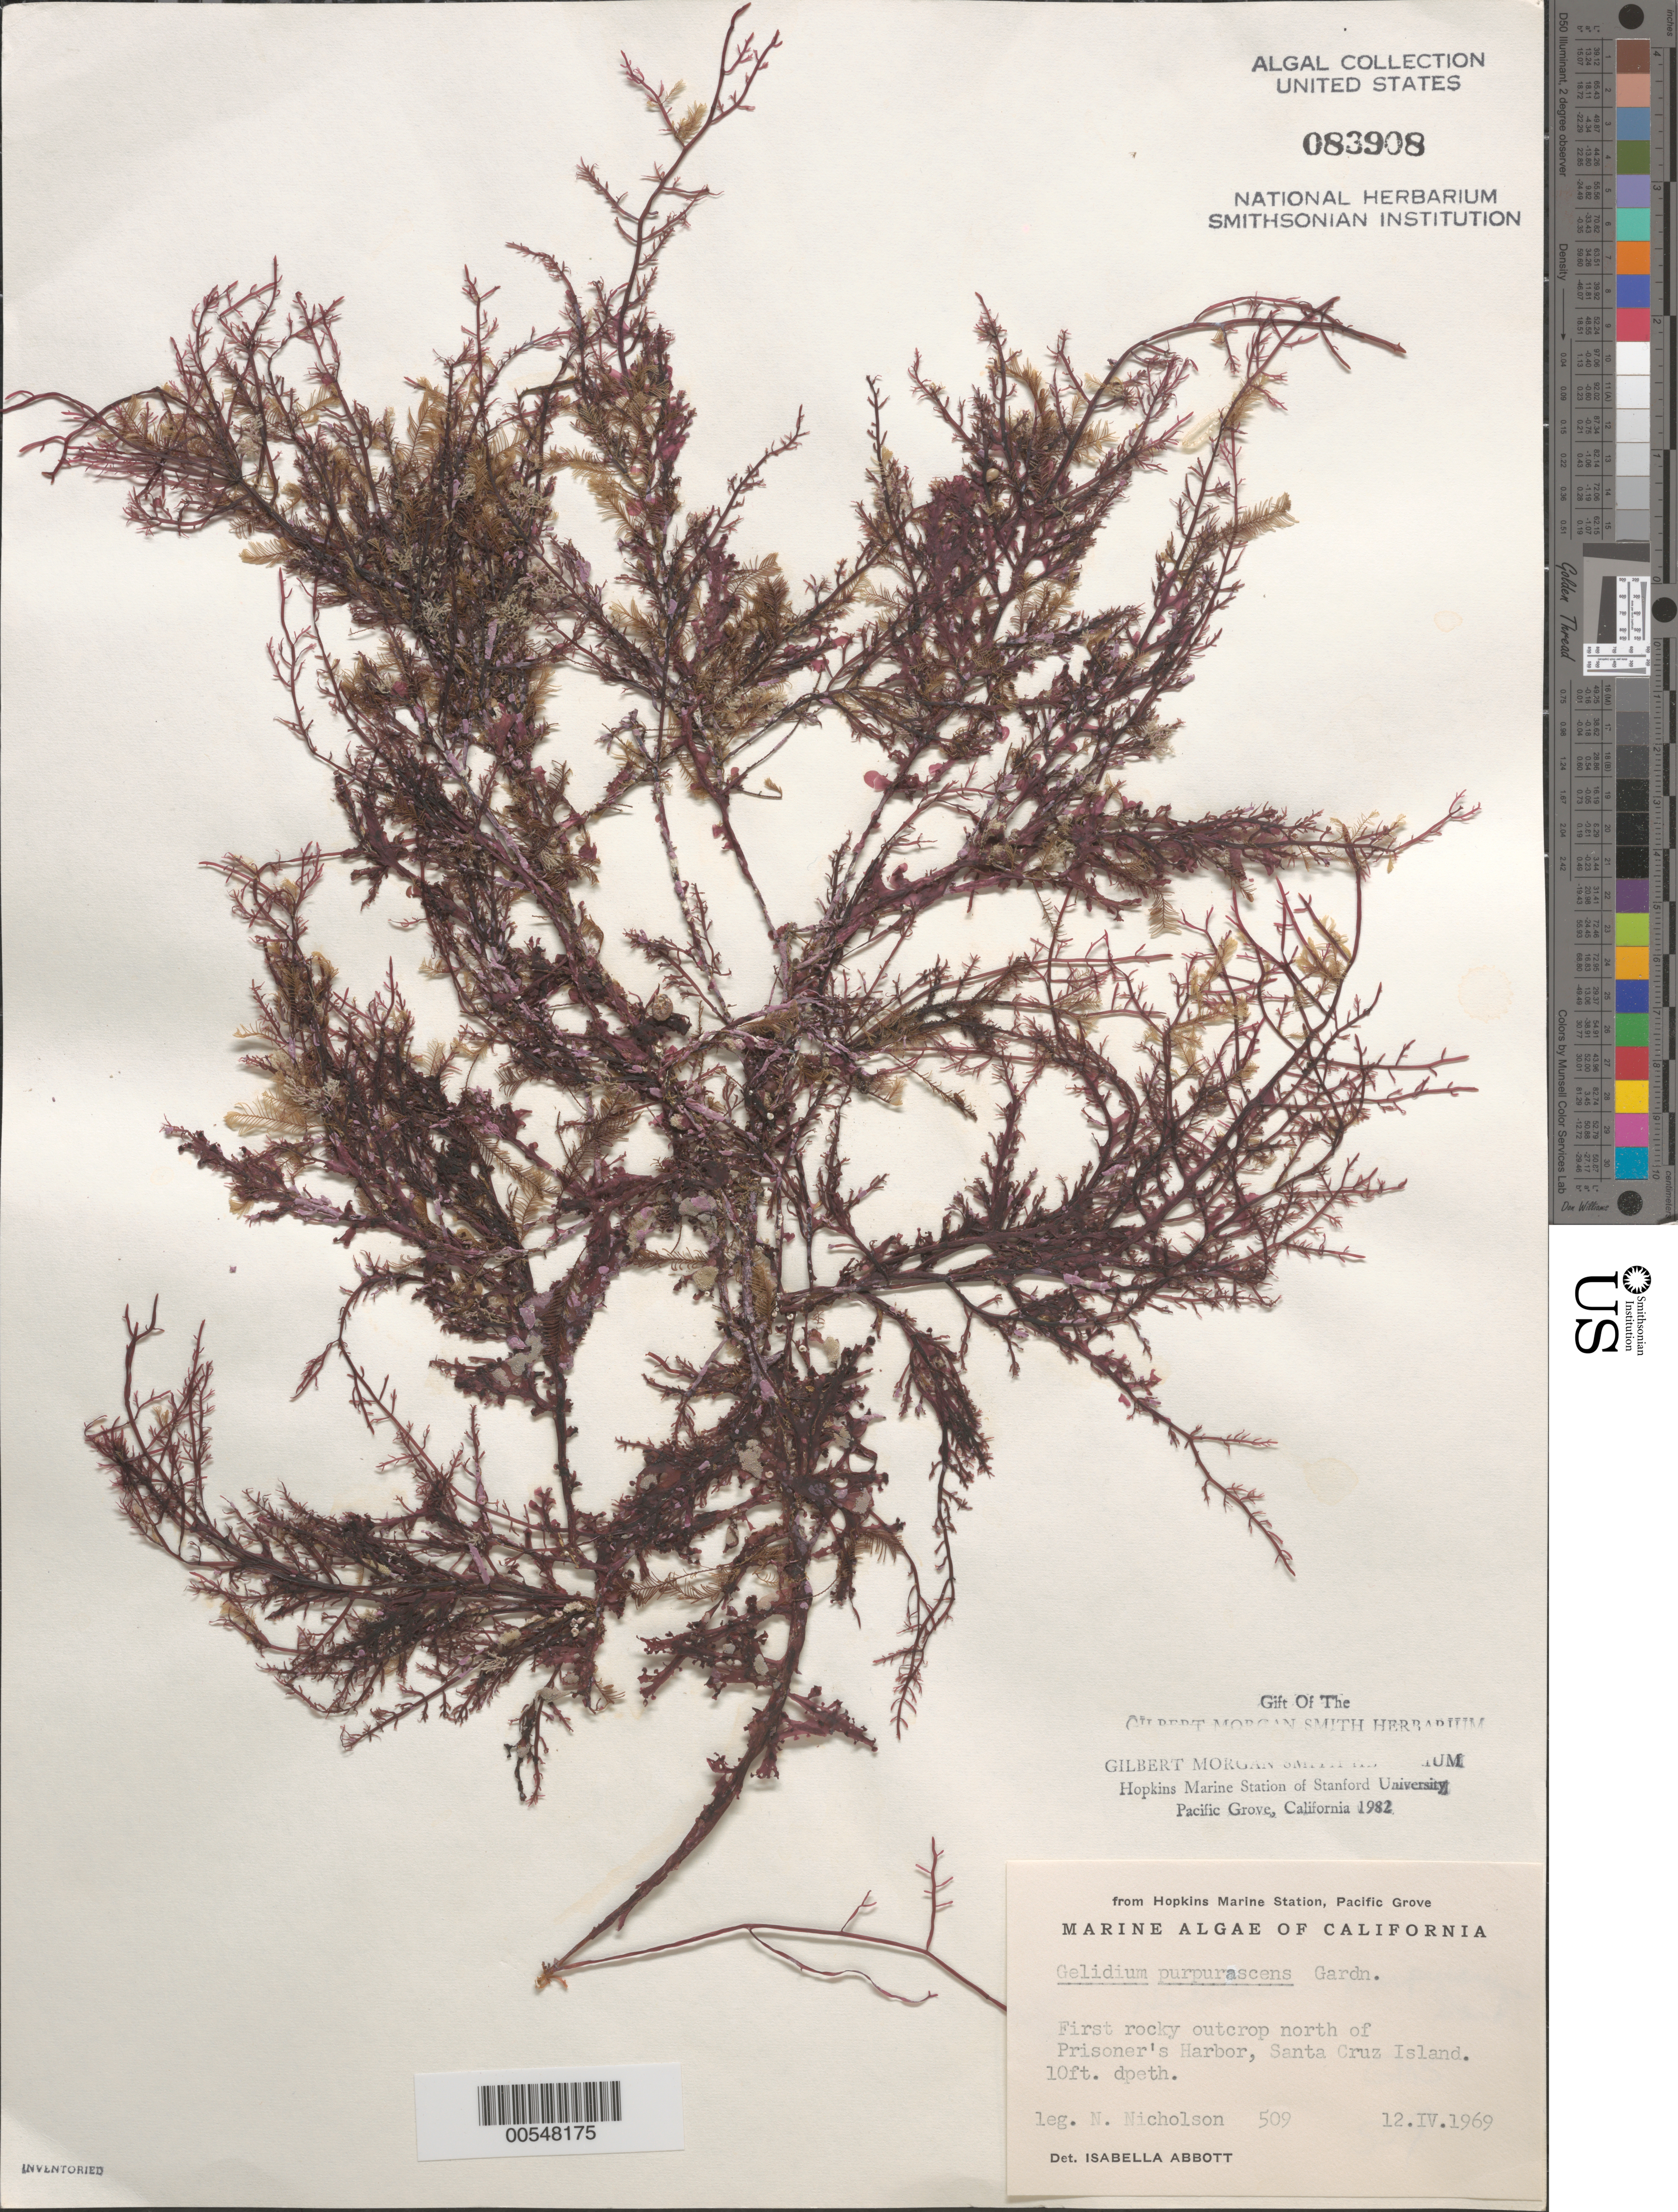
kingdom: Plantae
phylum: Rhodophyta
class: Florideophyceae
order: Gelidiales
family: Gelidiaceae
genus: Gelidium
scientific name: Gelidium purpurascens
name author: N.L. Gardner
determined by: Abbott, Isabella A.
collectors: N. Nicholson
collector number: Nln 509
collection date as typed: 12 Apr 1969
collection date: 1969-04-12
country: United States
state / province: California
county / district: Santa Barbara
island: Santa Cruz Island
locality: North of Prisoner's Harbor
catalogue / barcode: US 83908